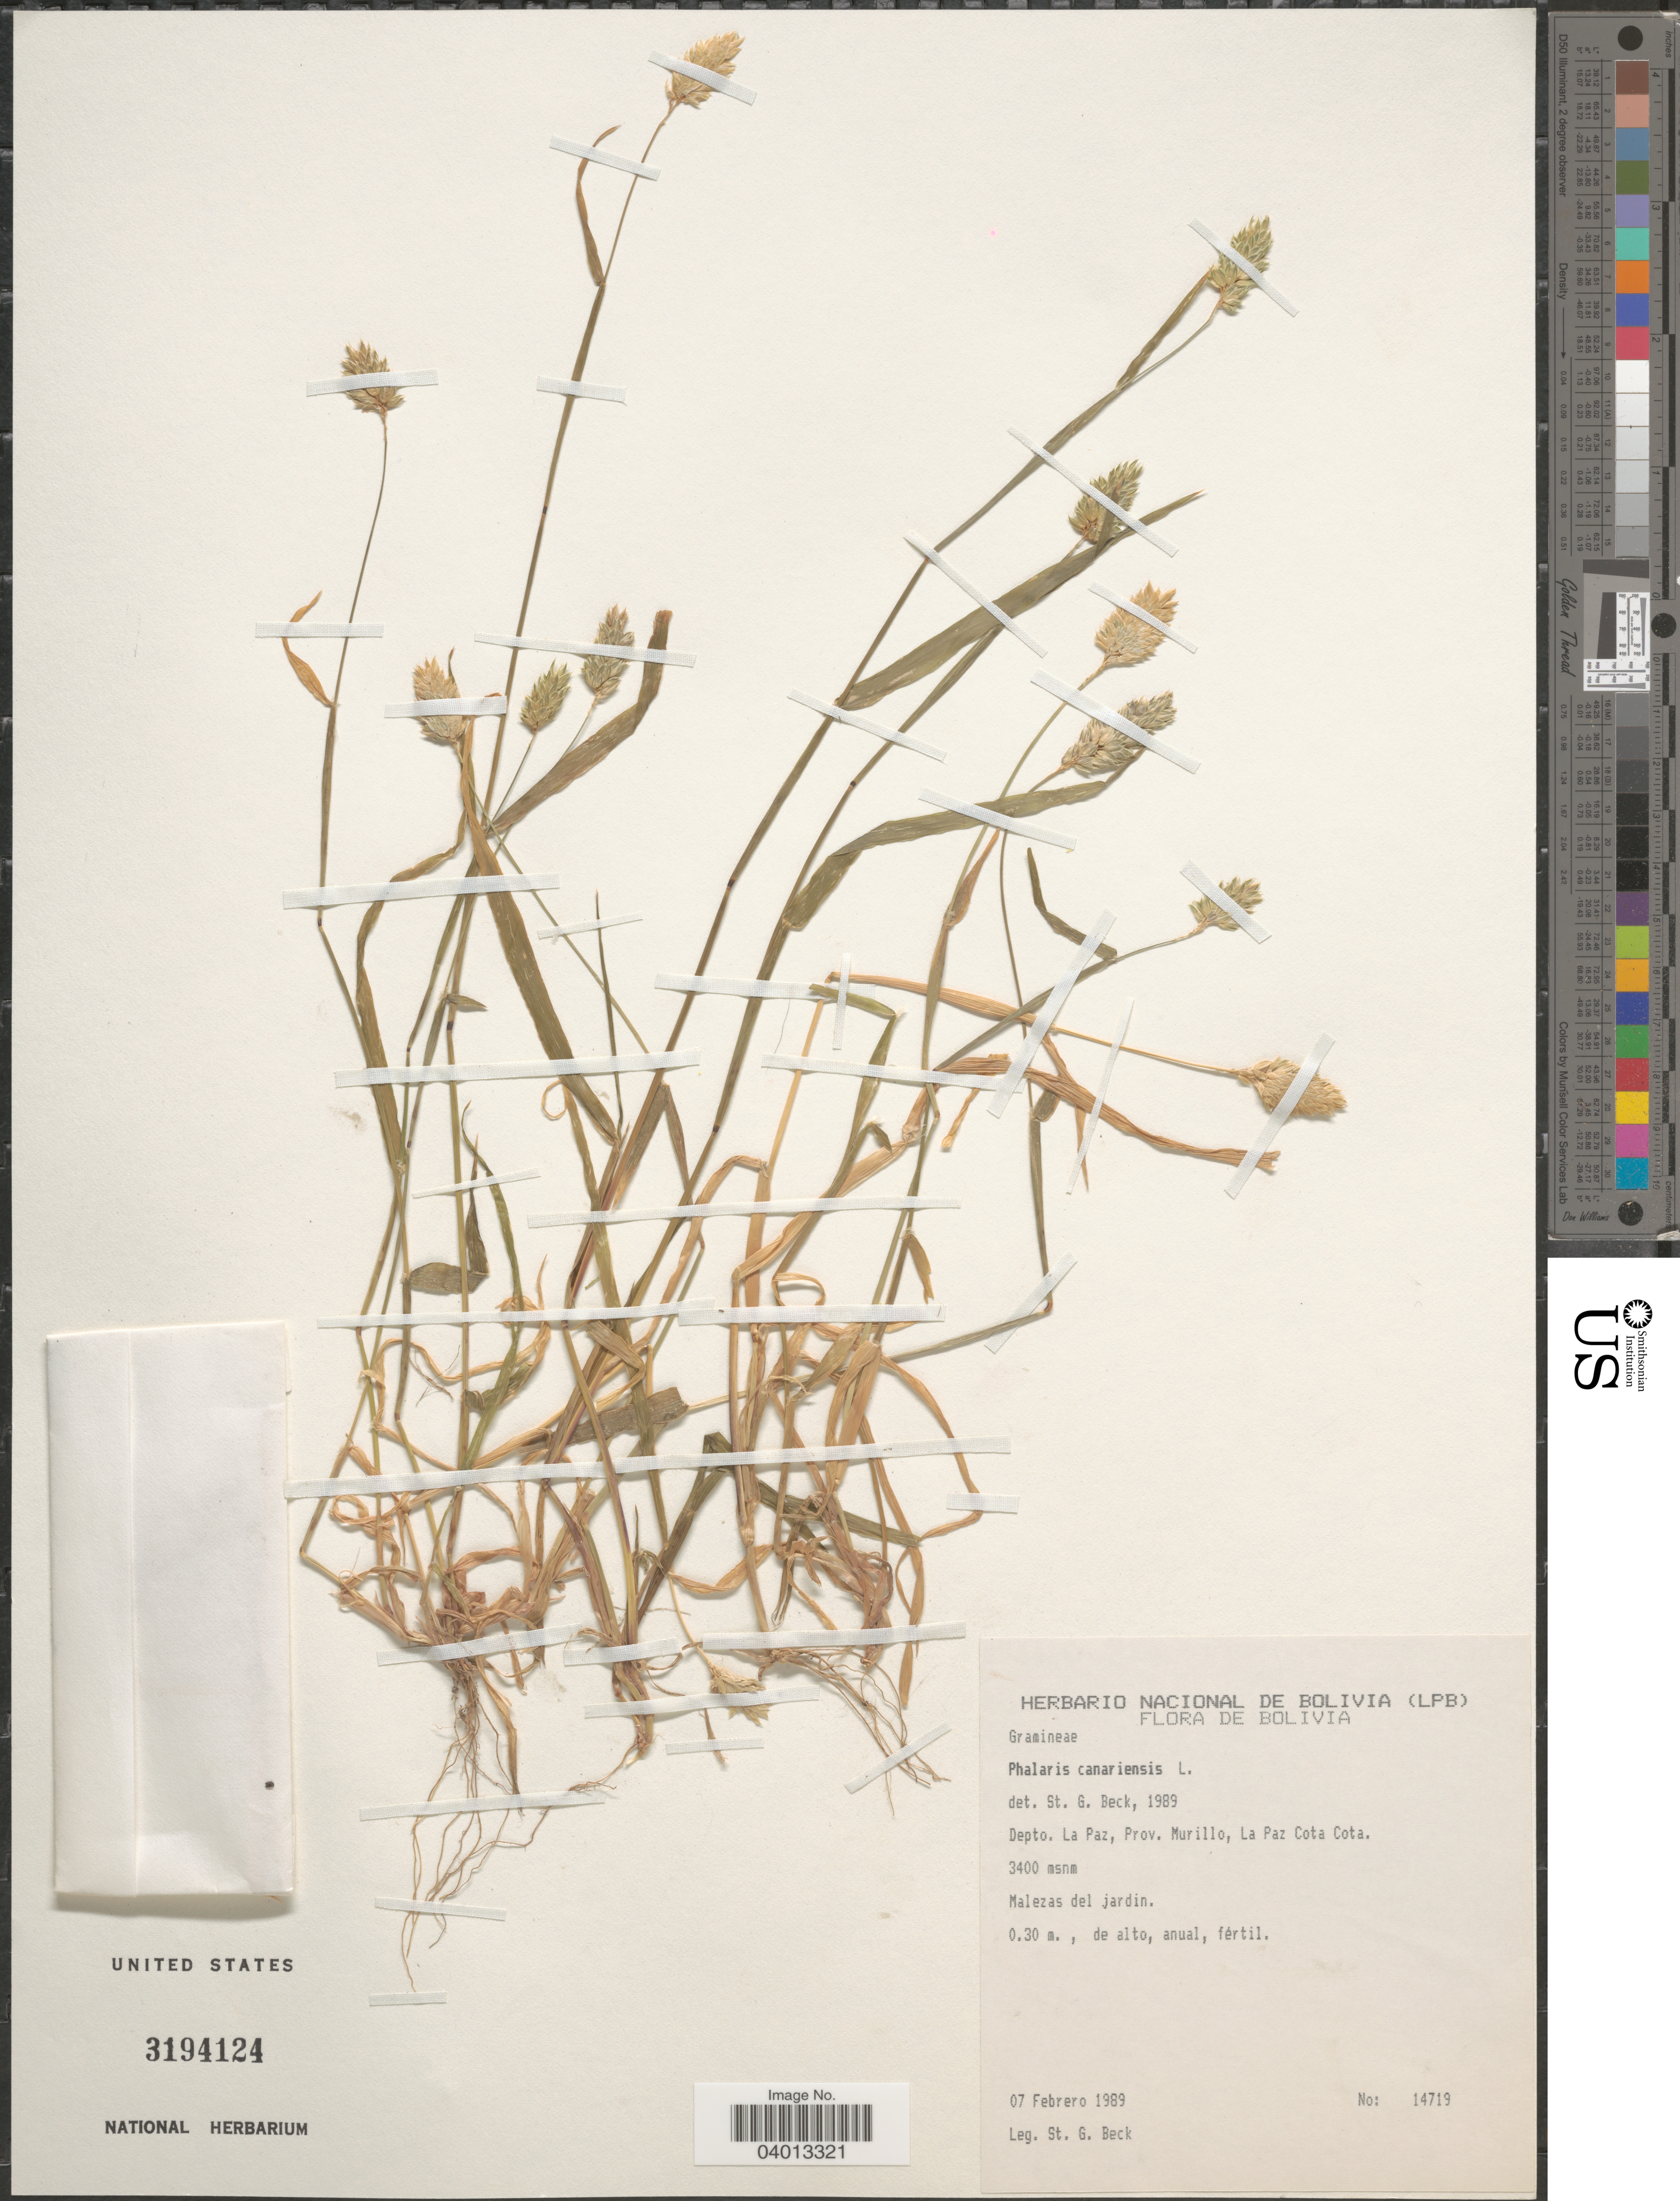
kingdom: Plantae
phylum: Tracheophyta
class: Liliopsida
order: Poales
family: Poaceae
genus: Phalaris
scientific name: Phalaris canariensis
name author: L.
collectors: S. G. Beck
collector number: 14719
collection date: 1989-02-07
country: Bolivia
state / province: La Paz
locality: Depto. La Paz, Prov. Murillo, La Paz Cota Cota.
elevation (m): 3400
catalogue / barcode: US 3194124